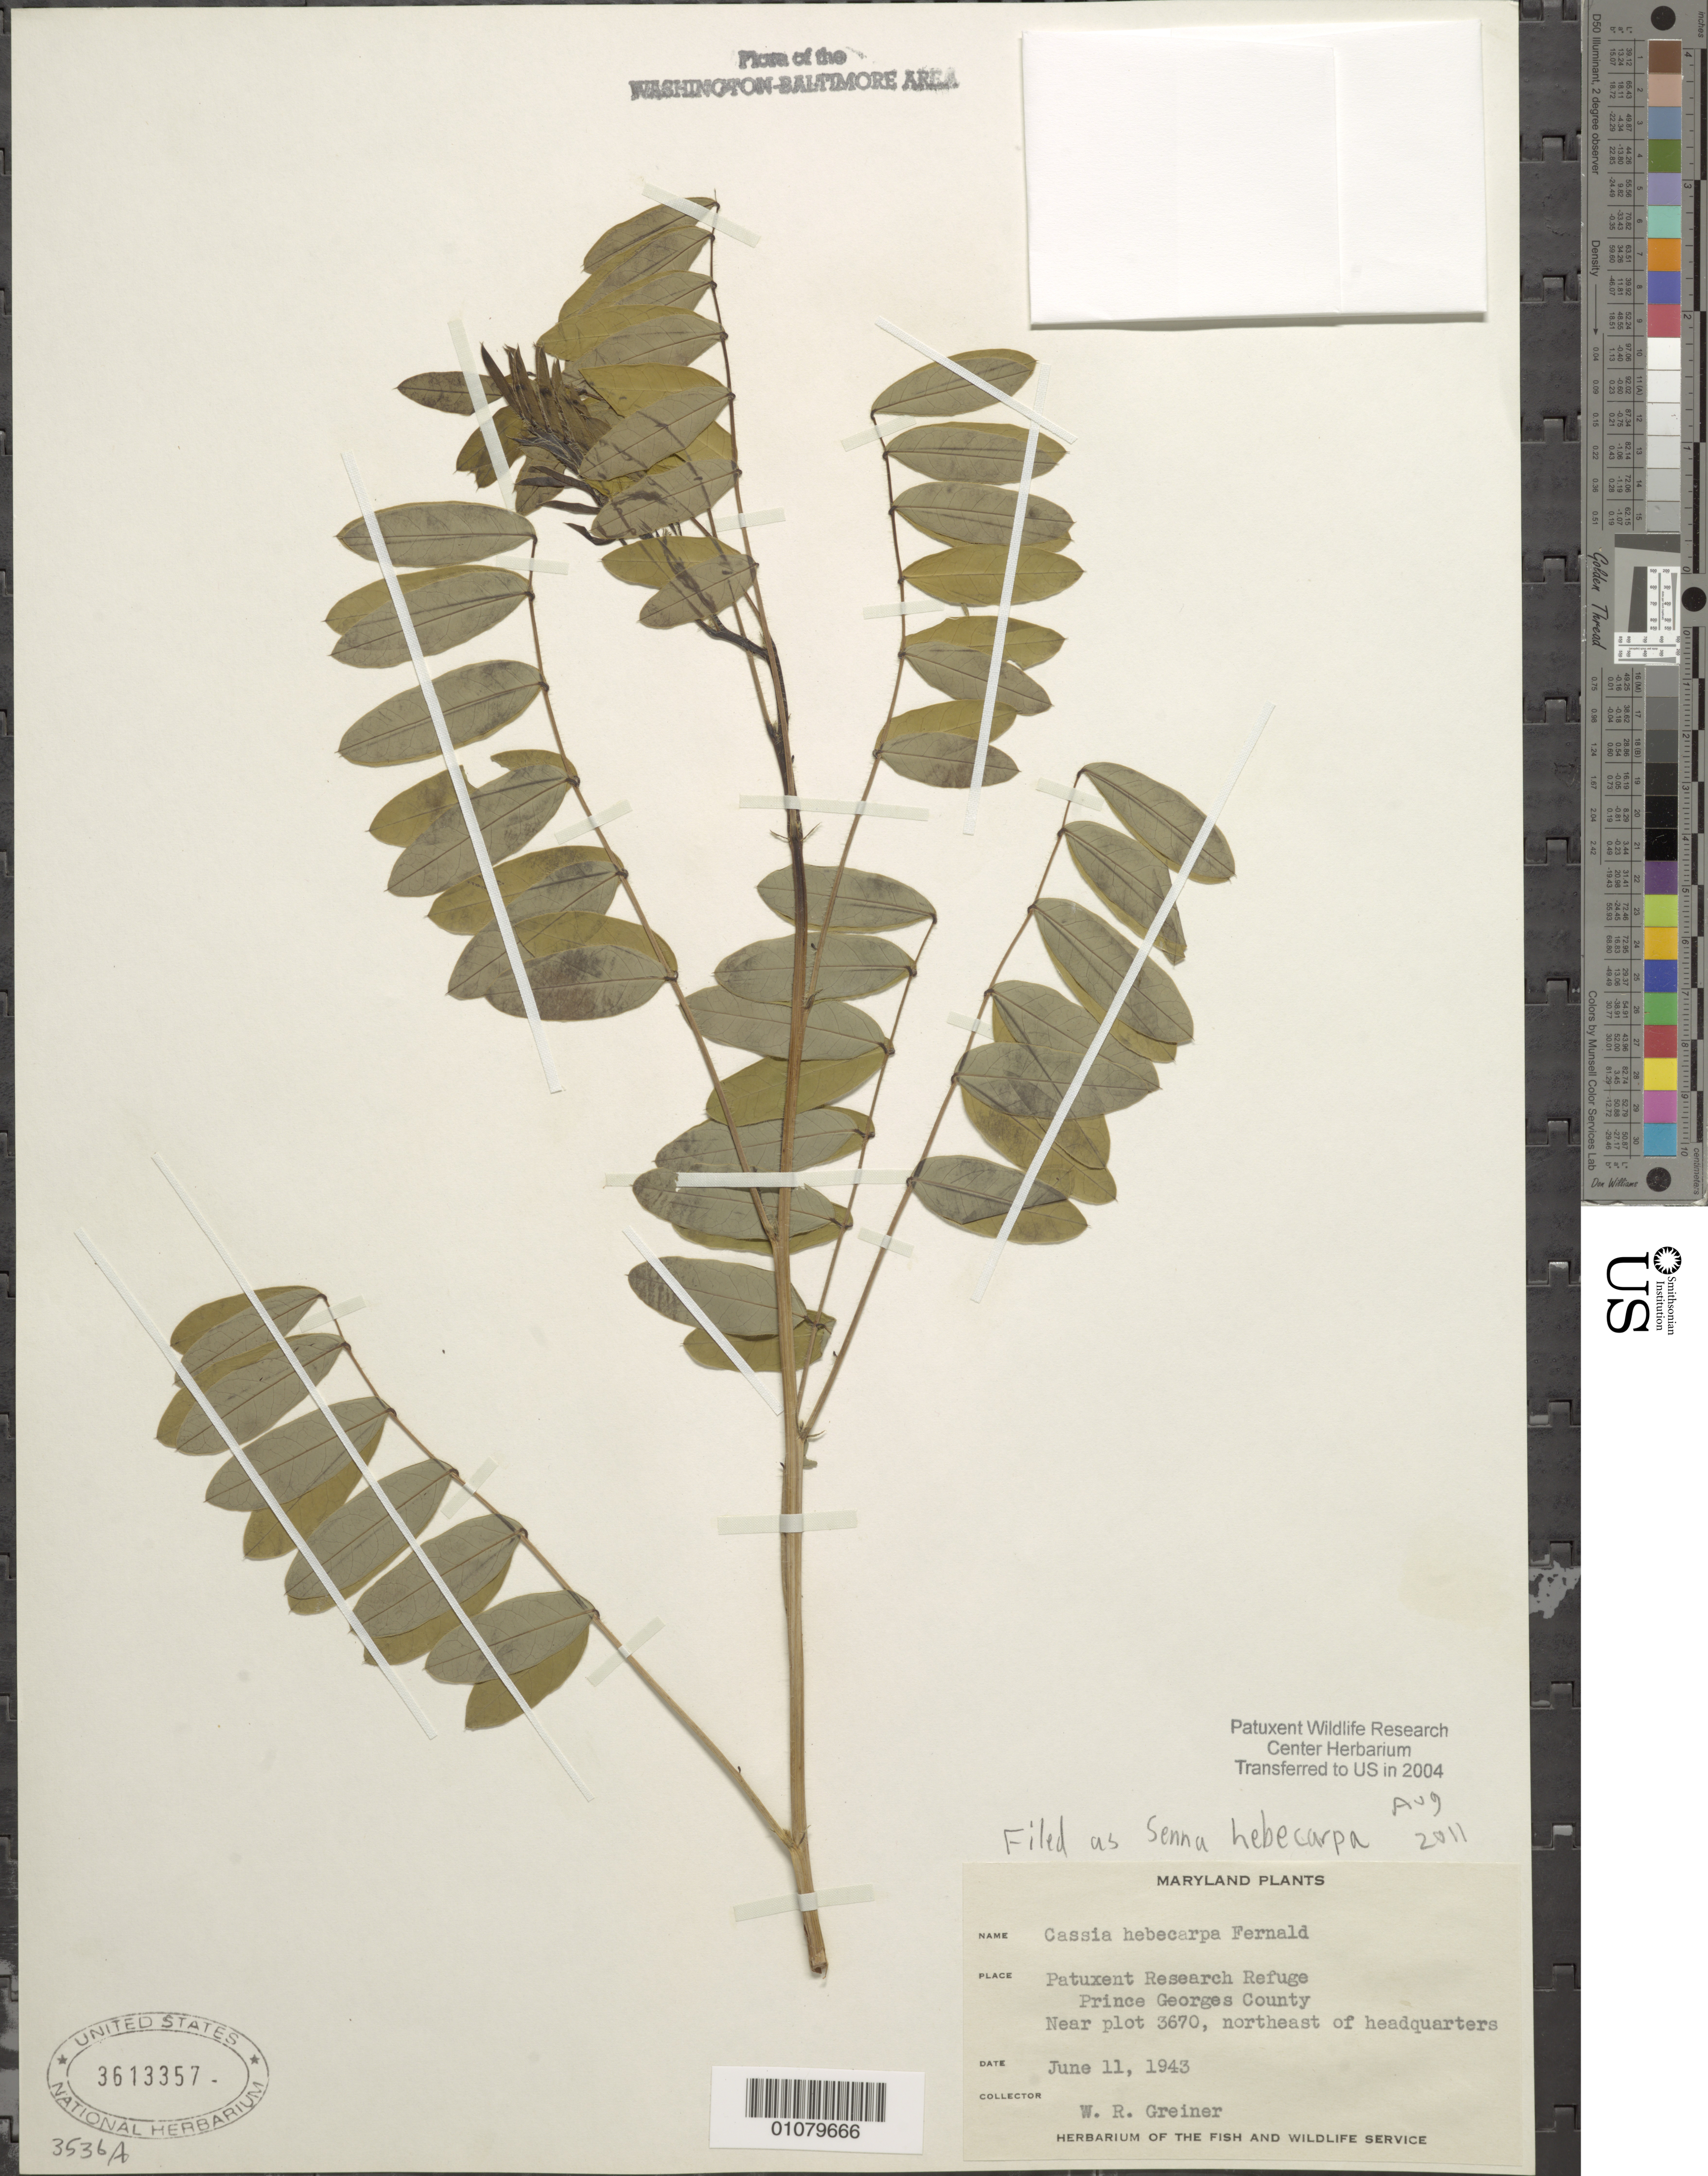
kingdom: Plantae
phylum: Tracheophyta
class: Magnoliopsida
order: Fabales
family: Fabaceae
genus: Senna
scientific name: Senna hebecarpa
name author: (Fernald) H.S. Irwin & Barneby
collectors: W. Greiner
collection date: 1943-06-11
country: United States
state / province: Maryland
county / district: Prince George's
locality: Patuxent Wildlife Refuge. N.E. of headquarters, near plot 3670.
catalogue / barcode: US 3613357